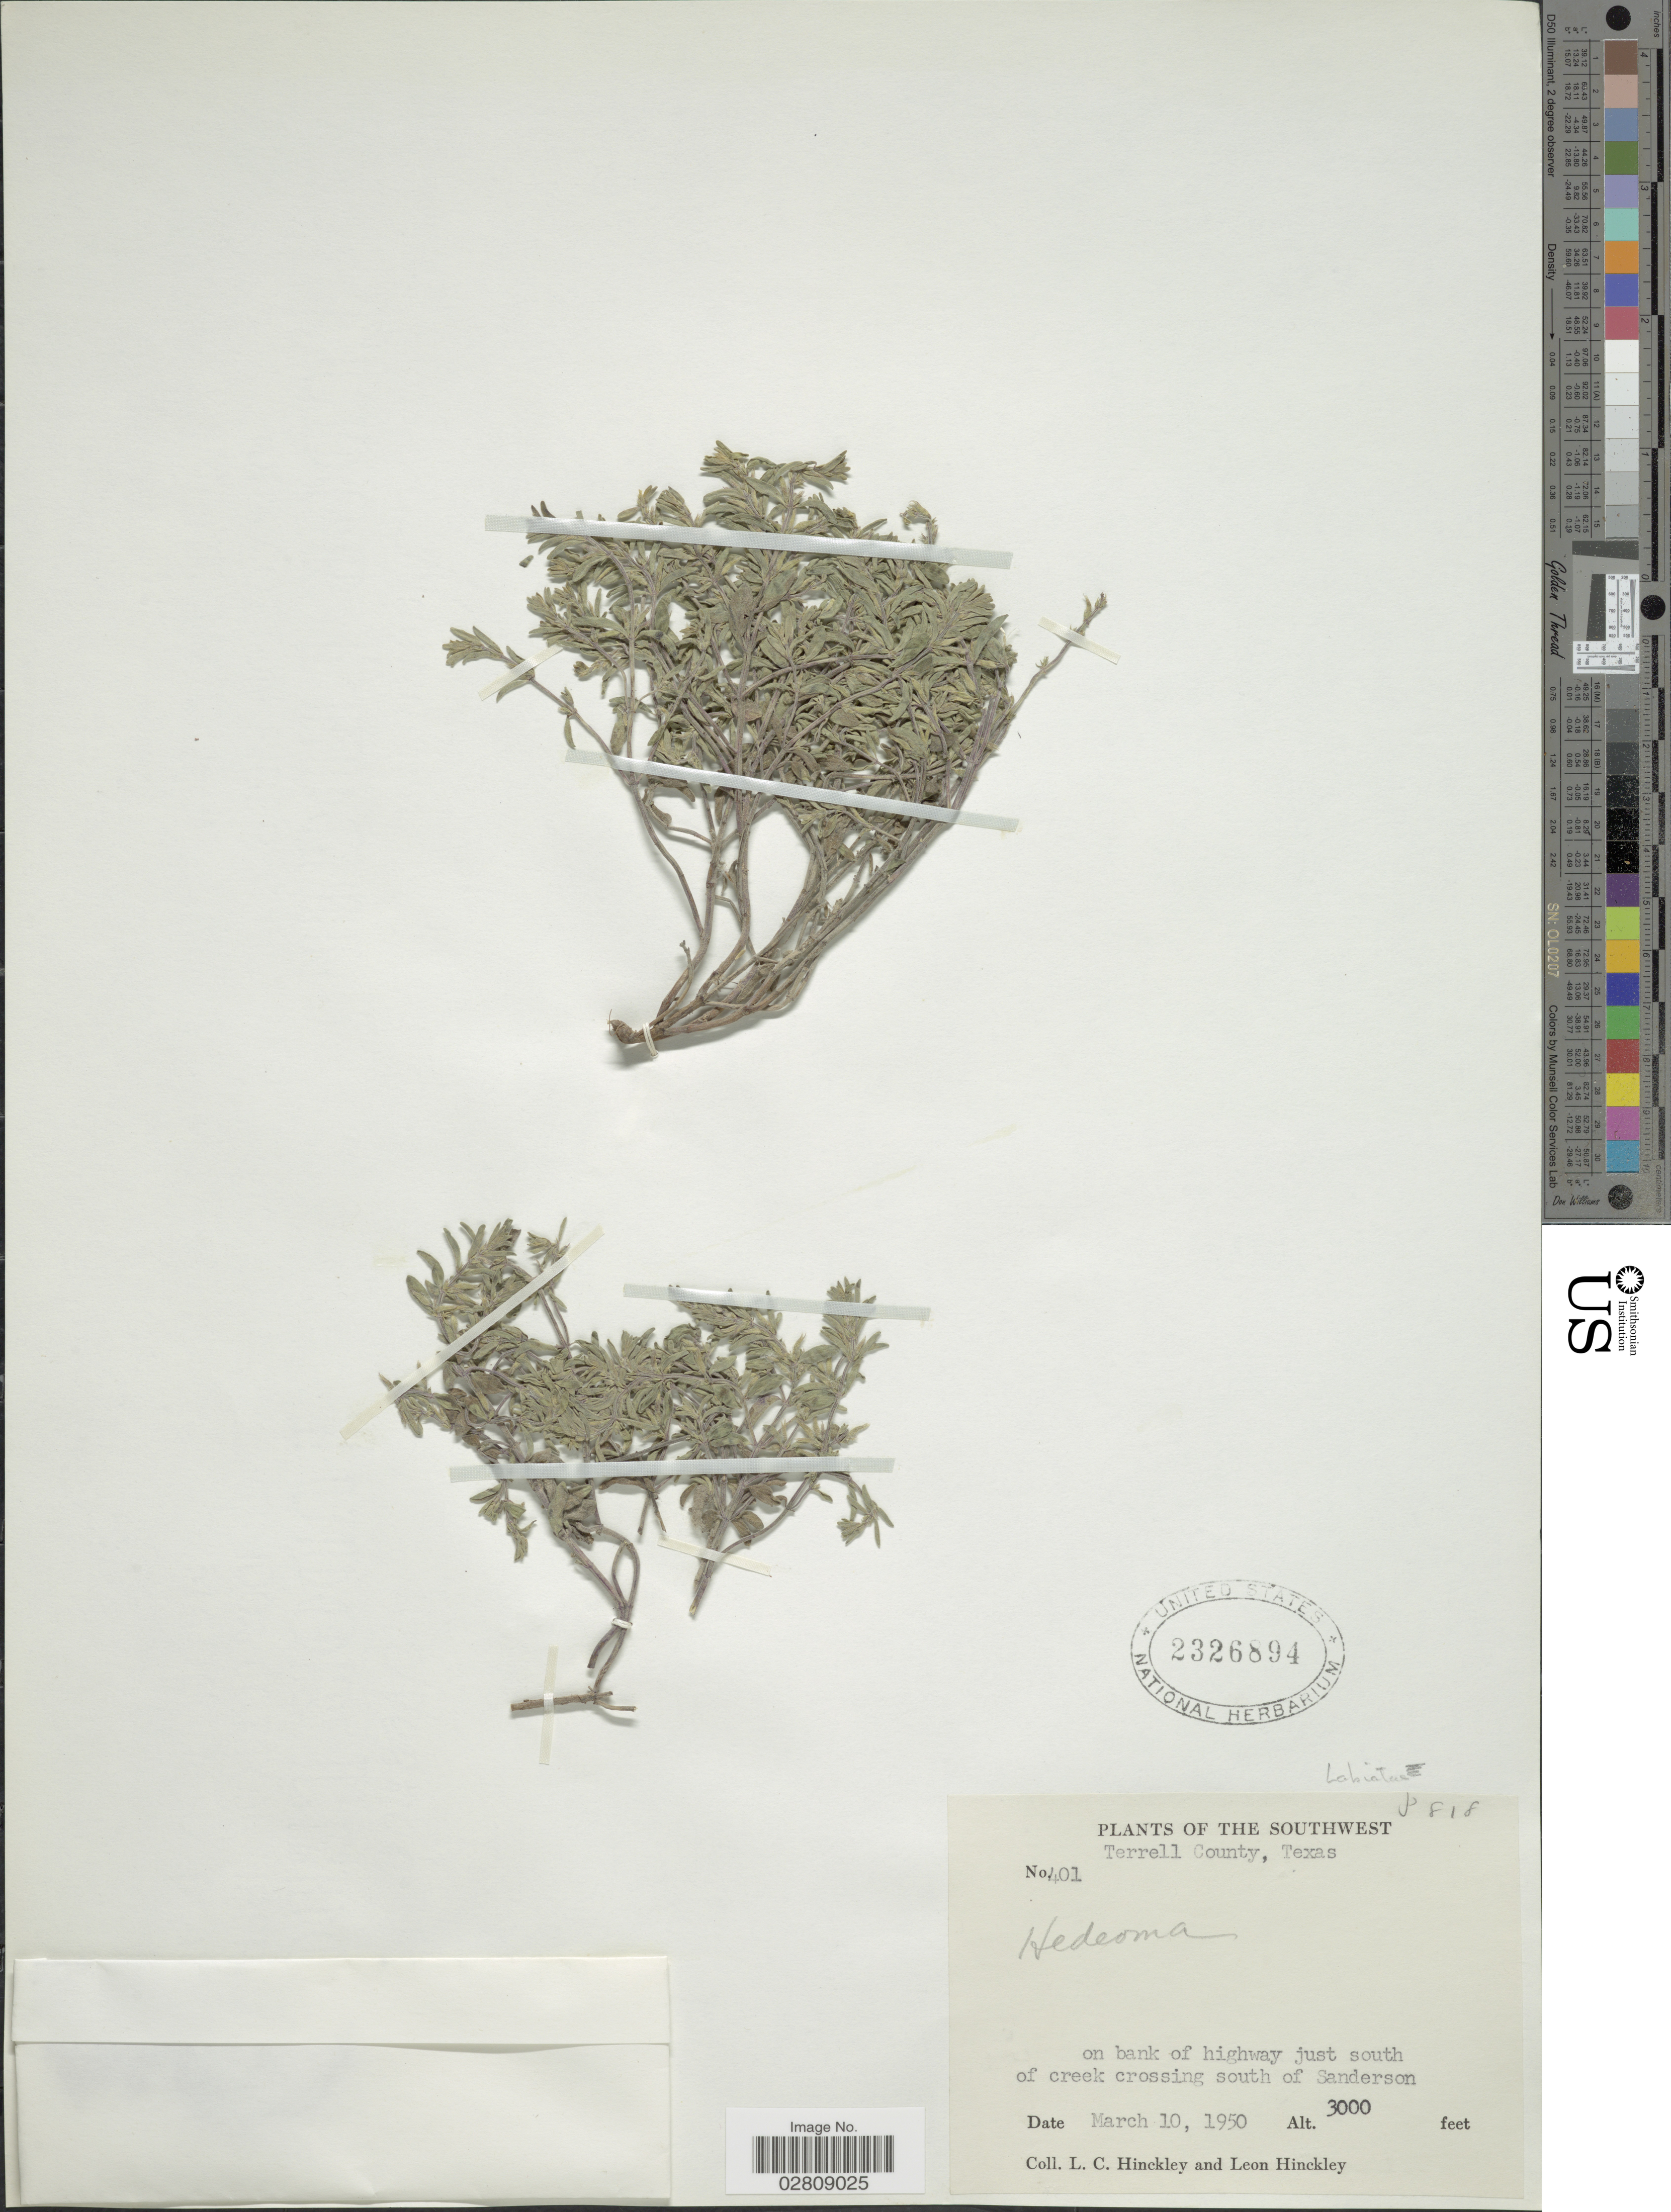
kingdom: Plantae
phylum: Tracheophyta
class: Magnoliopsida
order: Lamiales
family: Lamiaceae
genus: Hedeoma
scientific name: Hedeoma sp.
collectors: L. Hinckley & L. Hinckley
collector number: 401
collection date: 1950-03-10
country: United States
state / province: Texas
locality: Southwest, Terrell County, on bank of highway just south of creek crossing south of Sanderson.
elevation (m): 914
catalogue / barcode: US 2326894